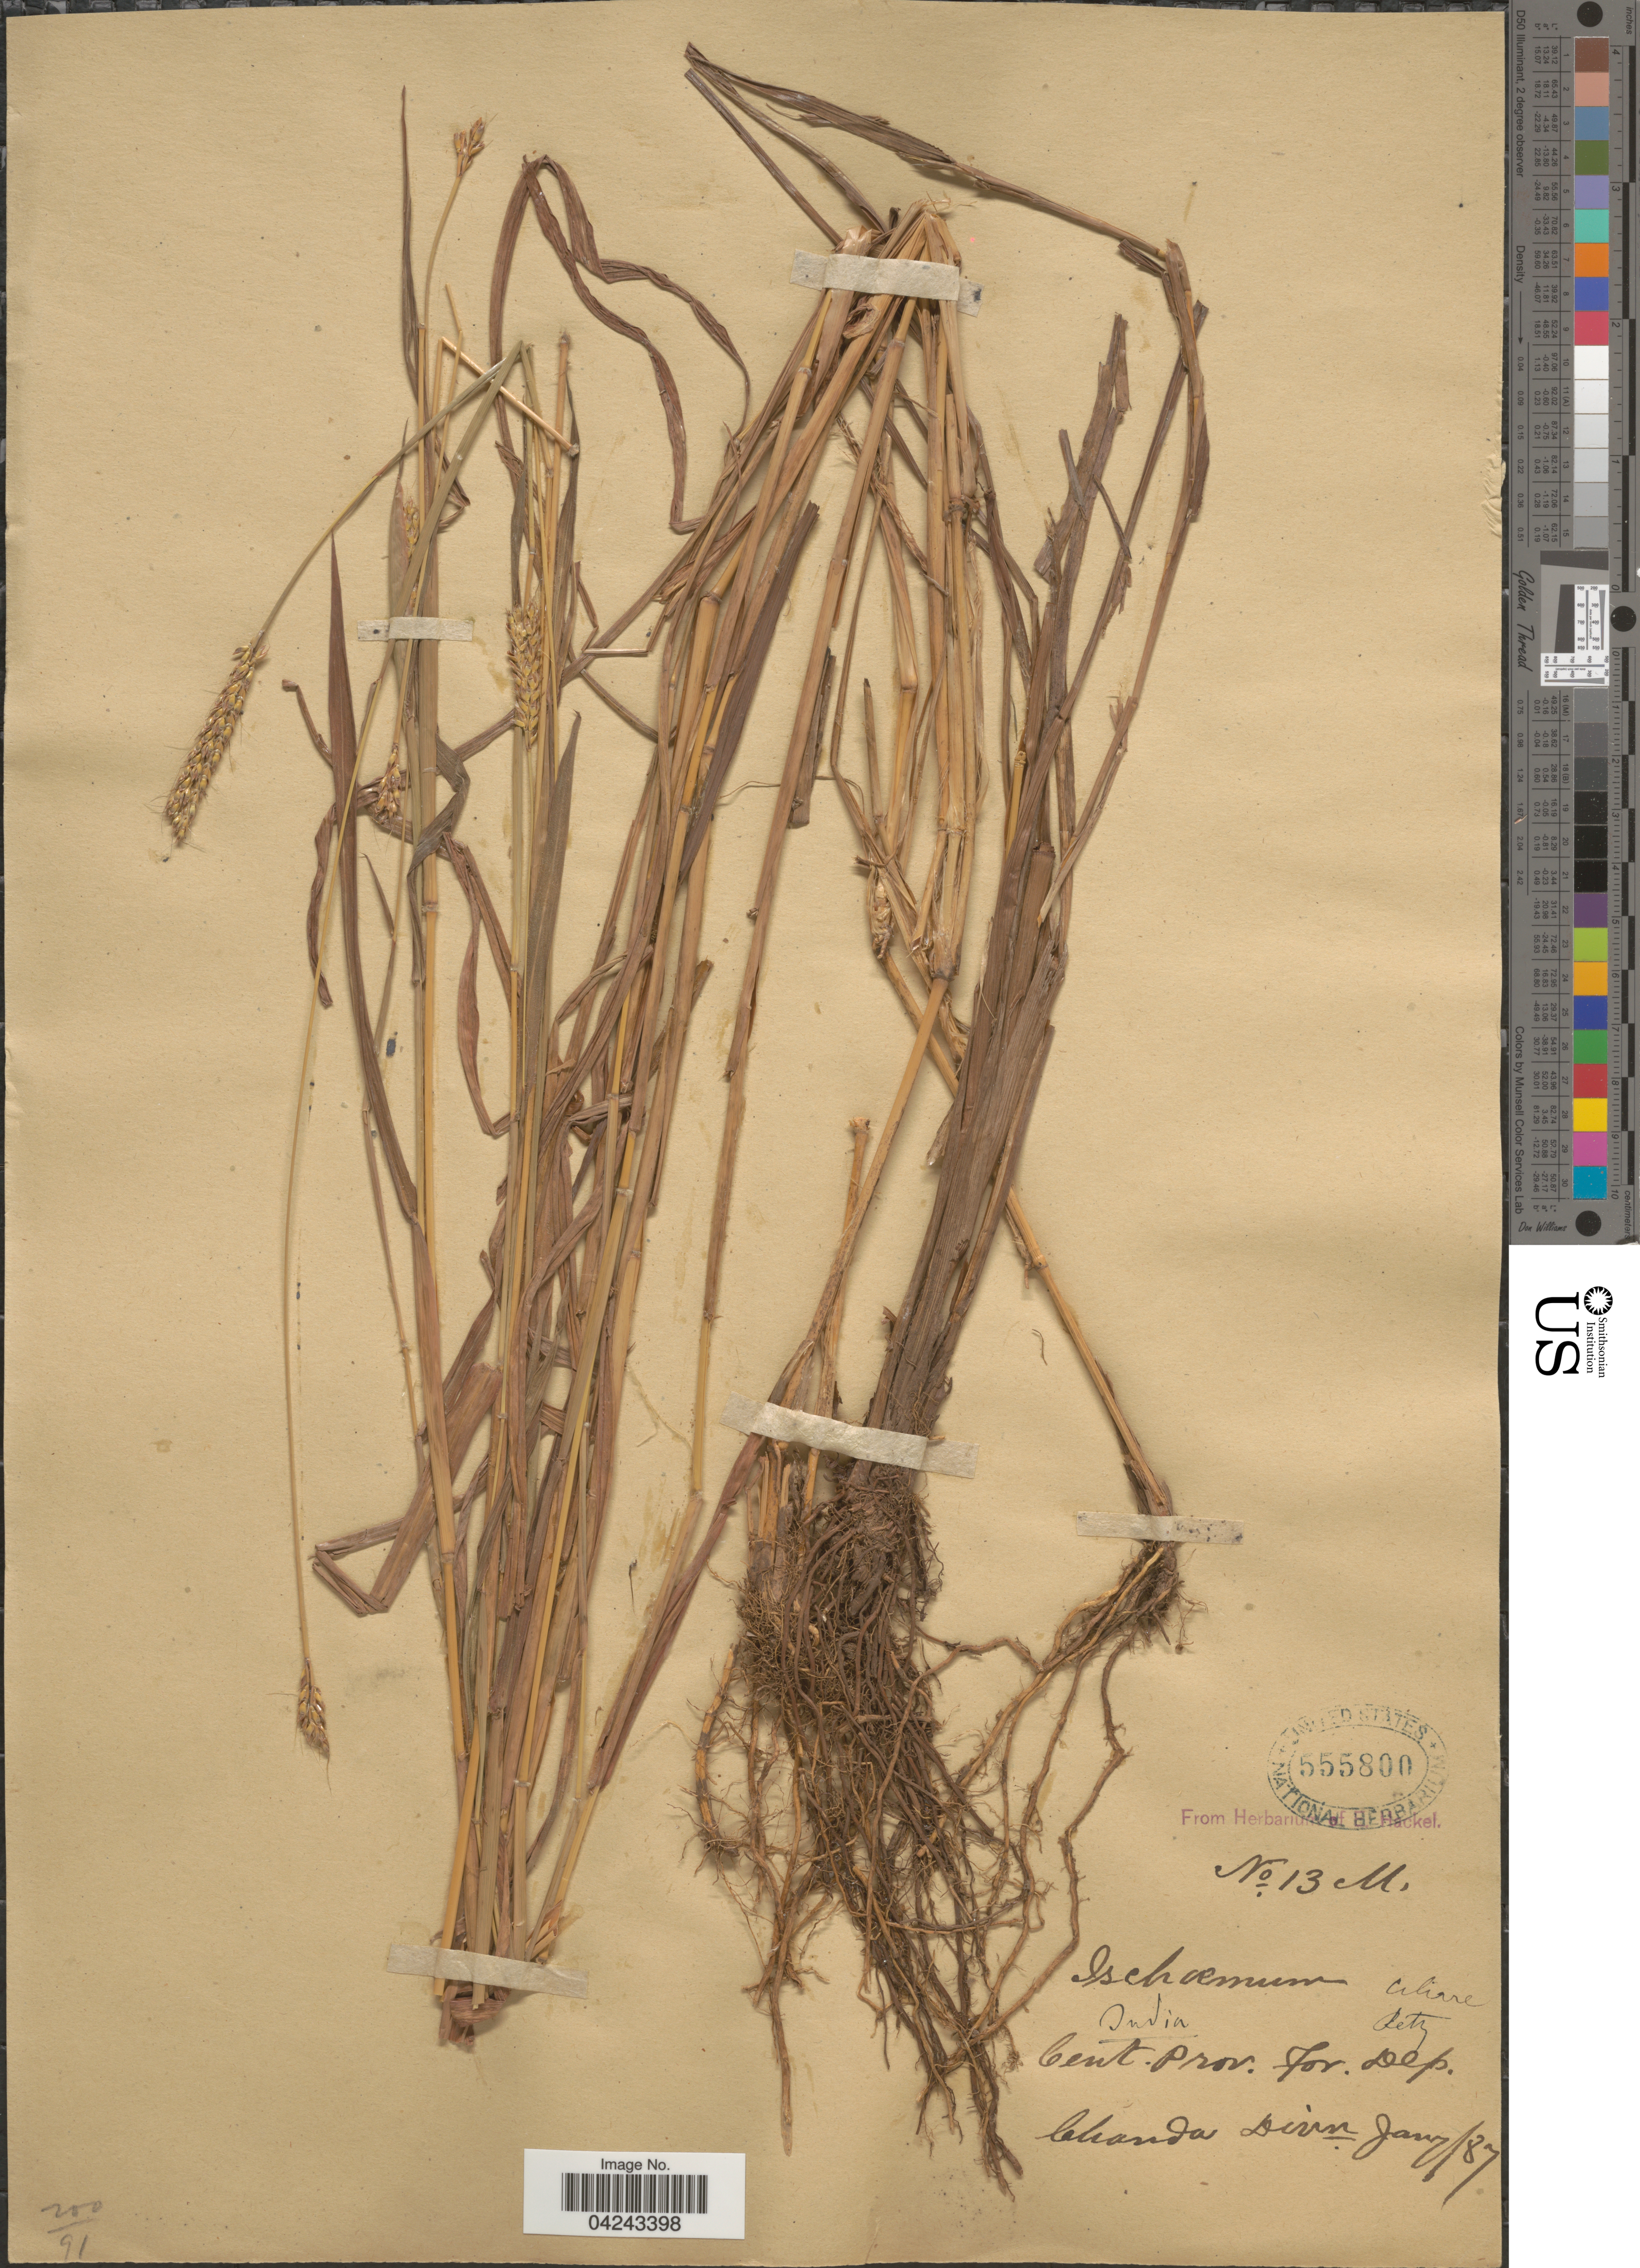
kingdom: Plantae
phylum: Tracheophyta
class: Liliopsida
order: Poales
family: Poaceae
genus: Ischaemum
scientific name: Ischaemum ciliare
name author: Retz.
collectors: ex herb. E. Hackel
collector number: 13M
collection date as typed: Transcribed d/m/y: /1/87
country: India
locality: Cent. Prov. For. Dep. Chanda Divn.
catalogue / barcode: US 555800